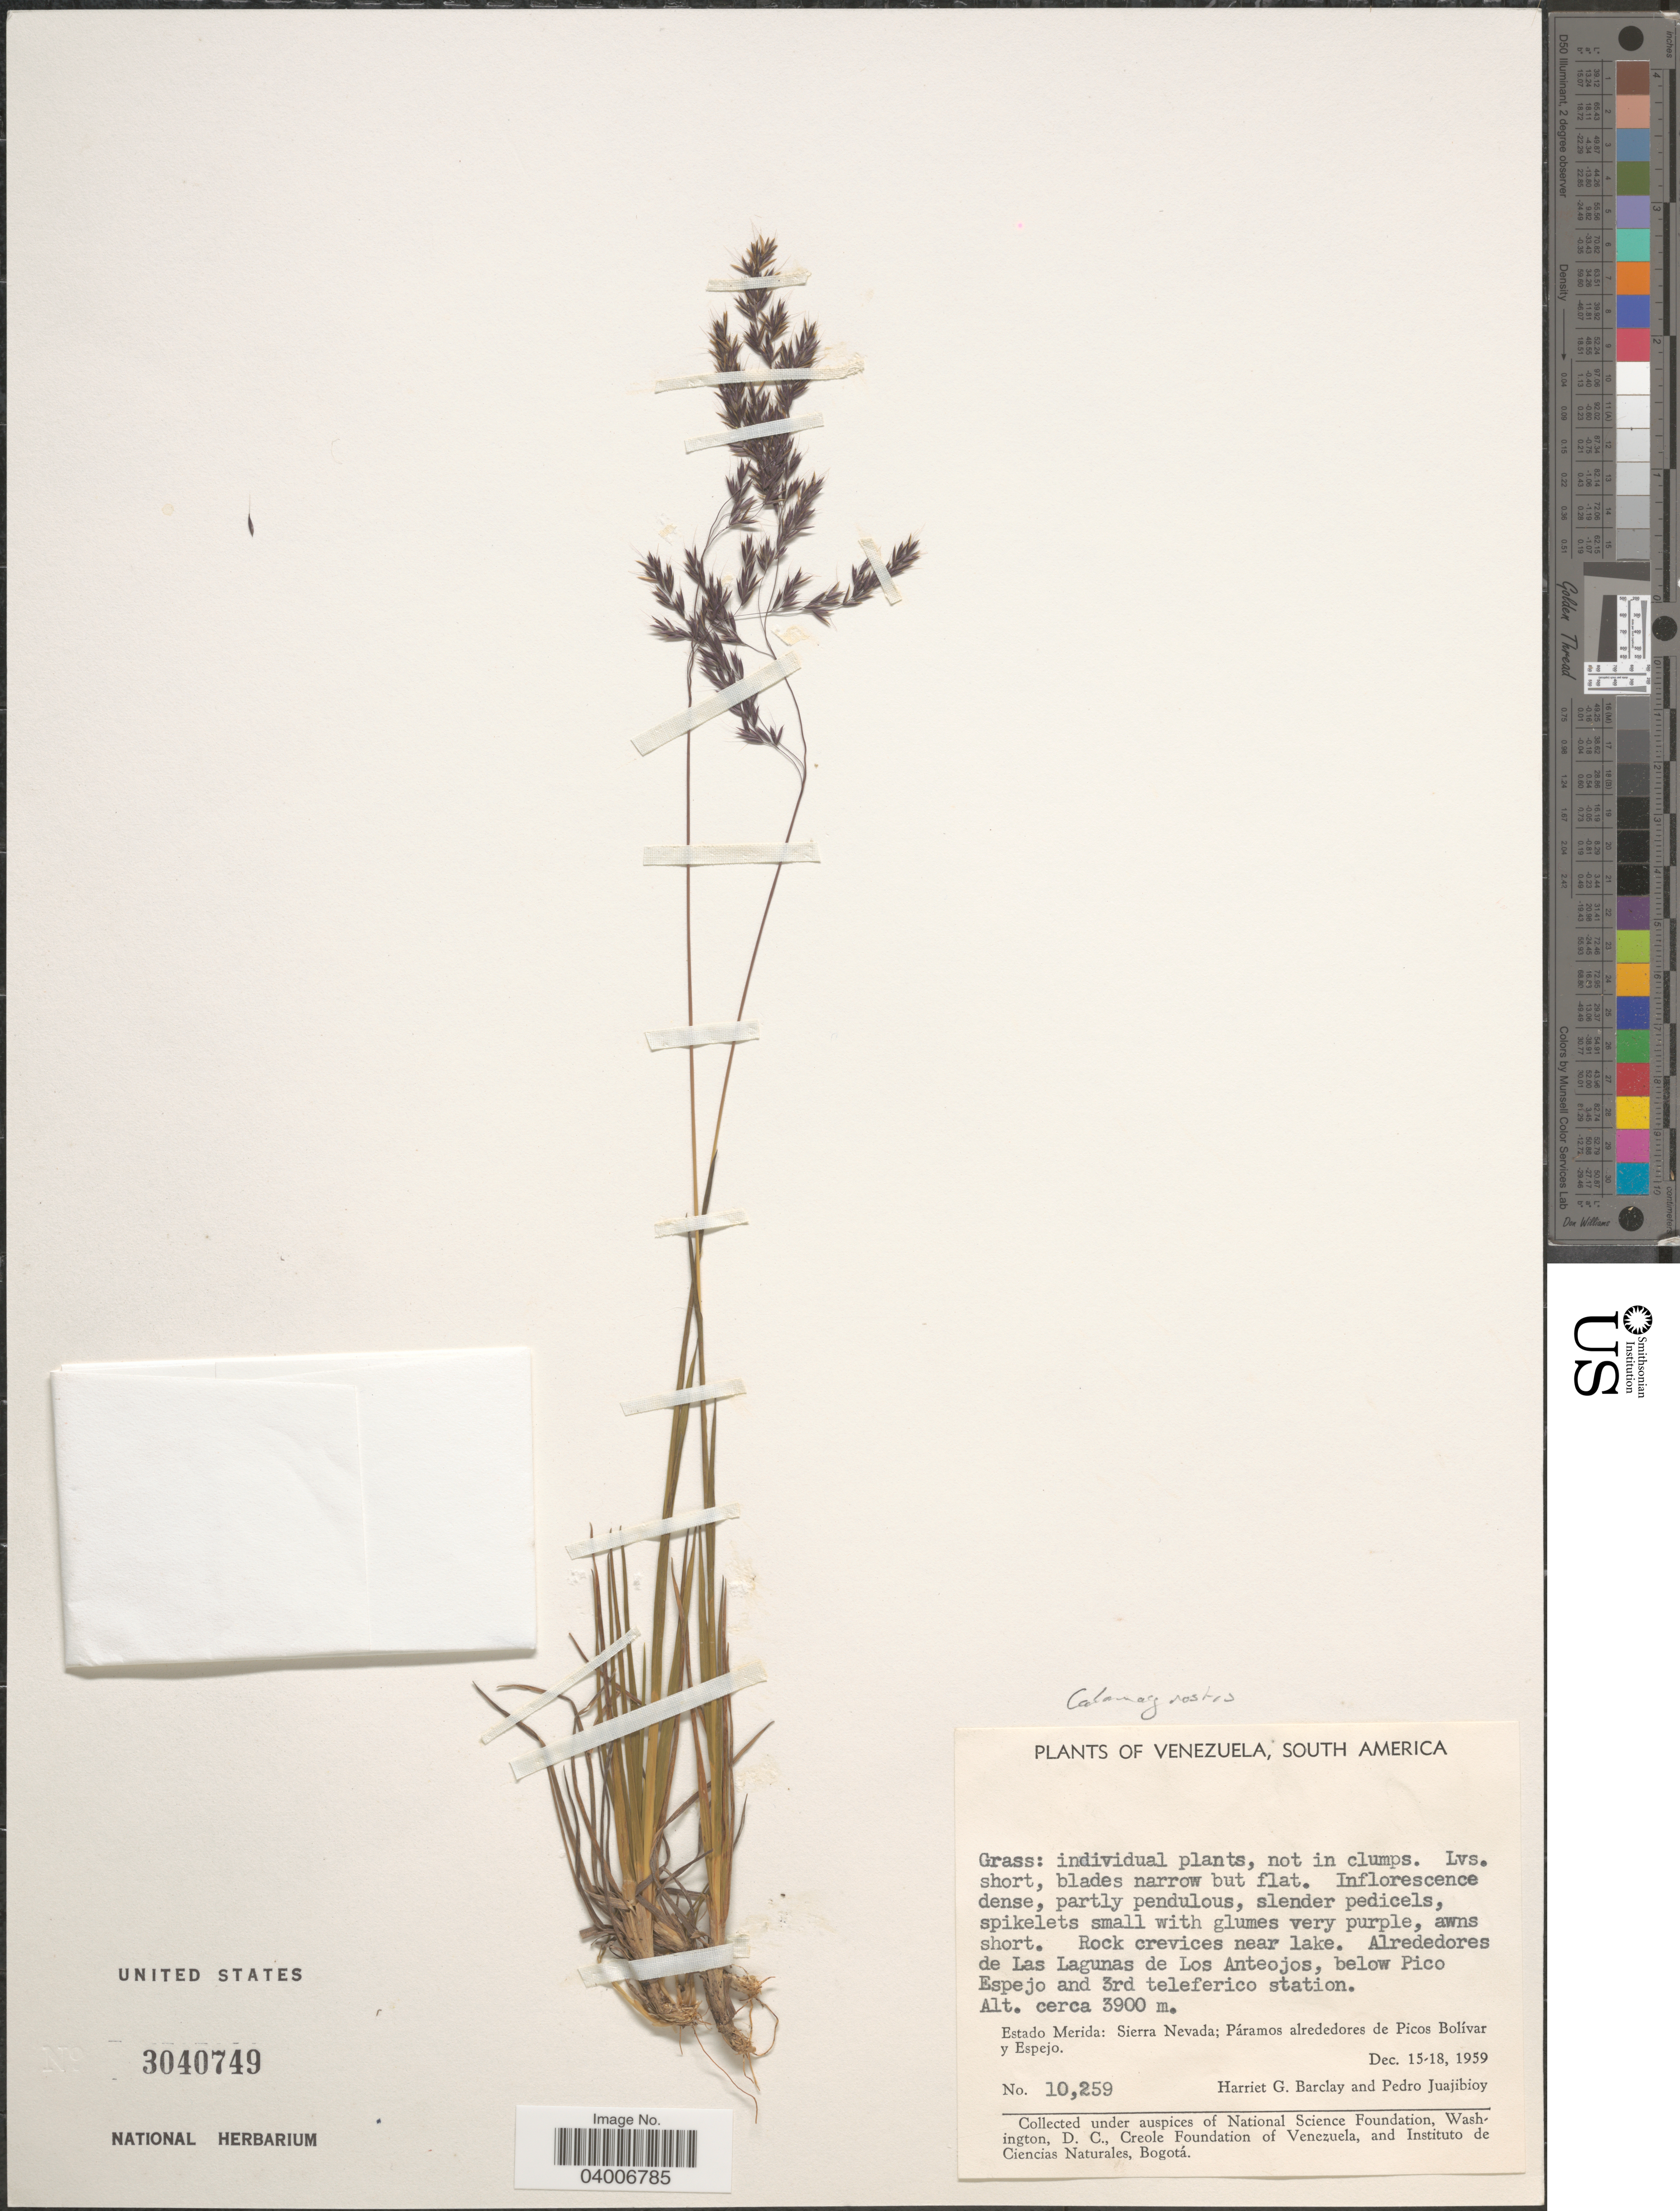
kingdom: Plantae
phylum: Tracheophyta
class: Liliopsida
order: Poales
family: Poaceae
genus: Cinnagrostis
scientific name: Cinnagrostis sp.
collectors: H. G. Barclay & P. Juajibioy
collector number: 10259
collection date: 1959-12-15/1959-12-18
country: Venezuela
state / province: Merida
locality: Near lake. Alrededores de Las Lagunas de Los Anteojos, below Pico Espejo and 3rd teleferico station. Sierra Nevada; Páramos alrededores de Picos Bolívar y Espejo.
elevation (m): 3900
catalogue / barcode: US 3040749